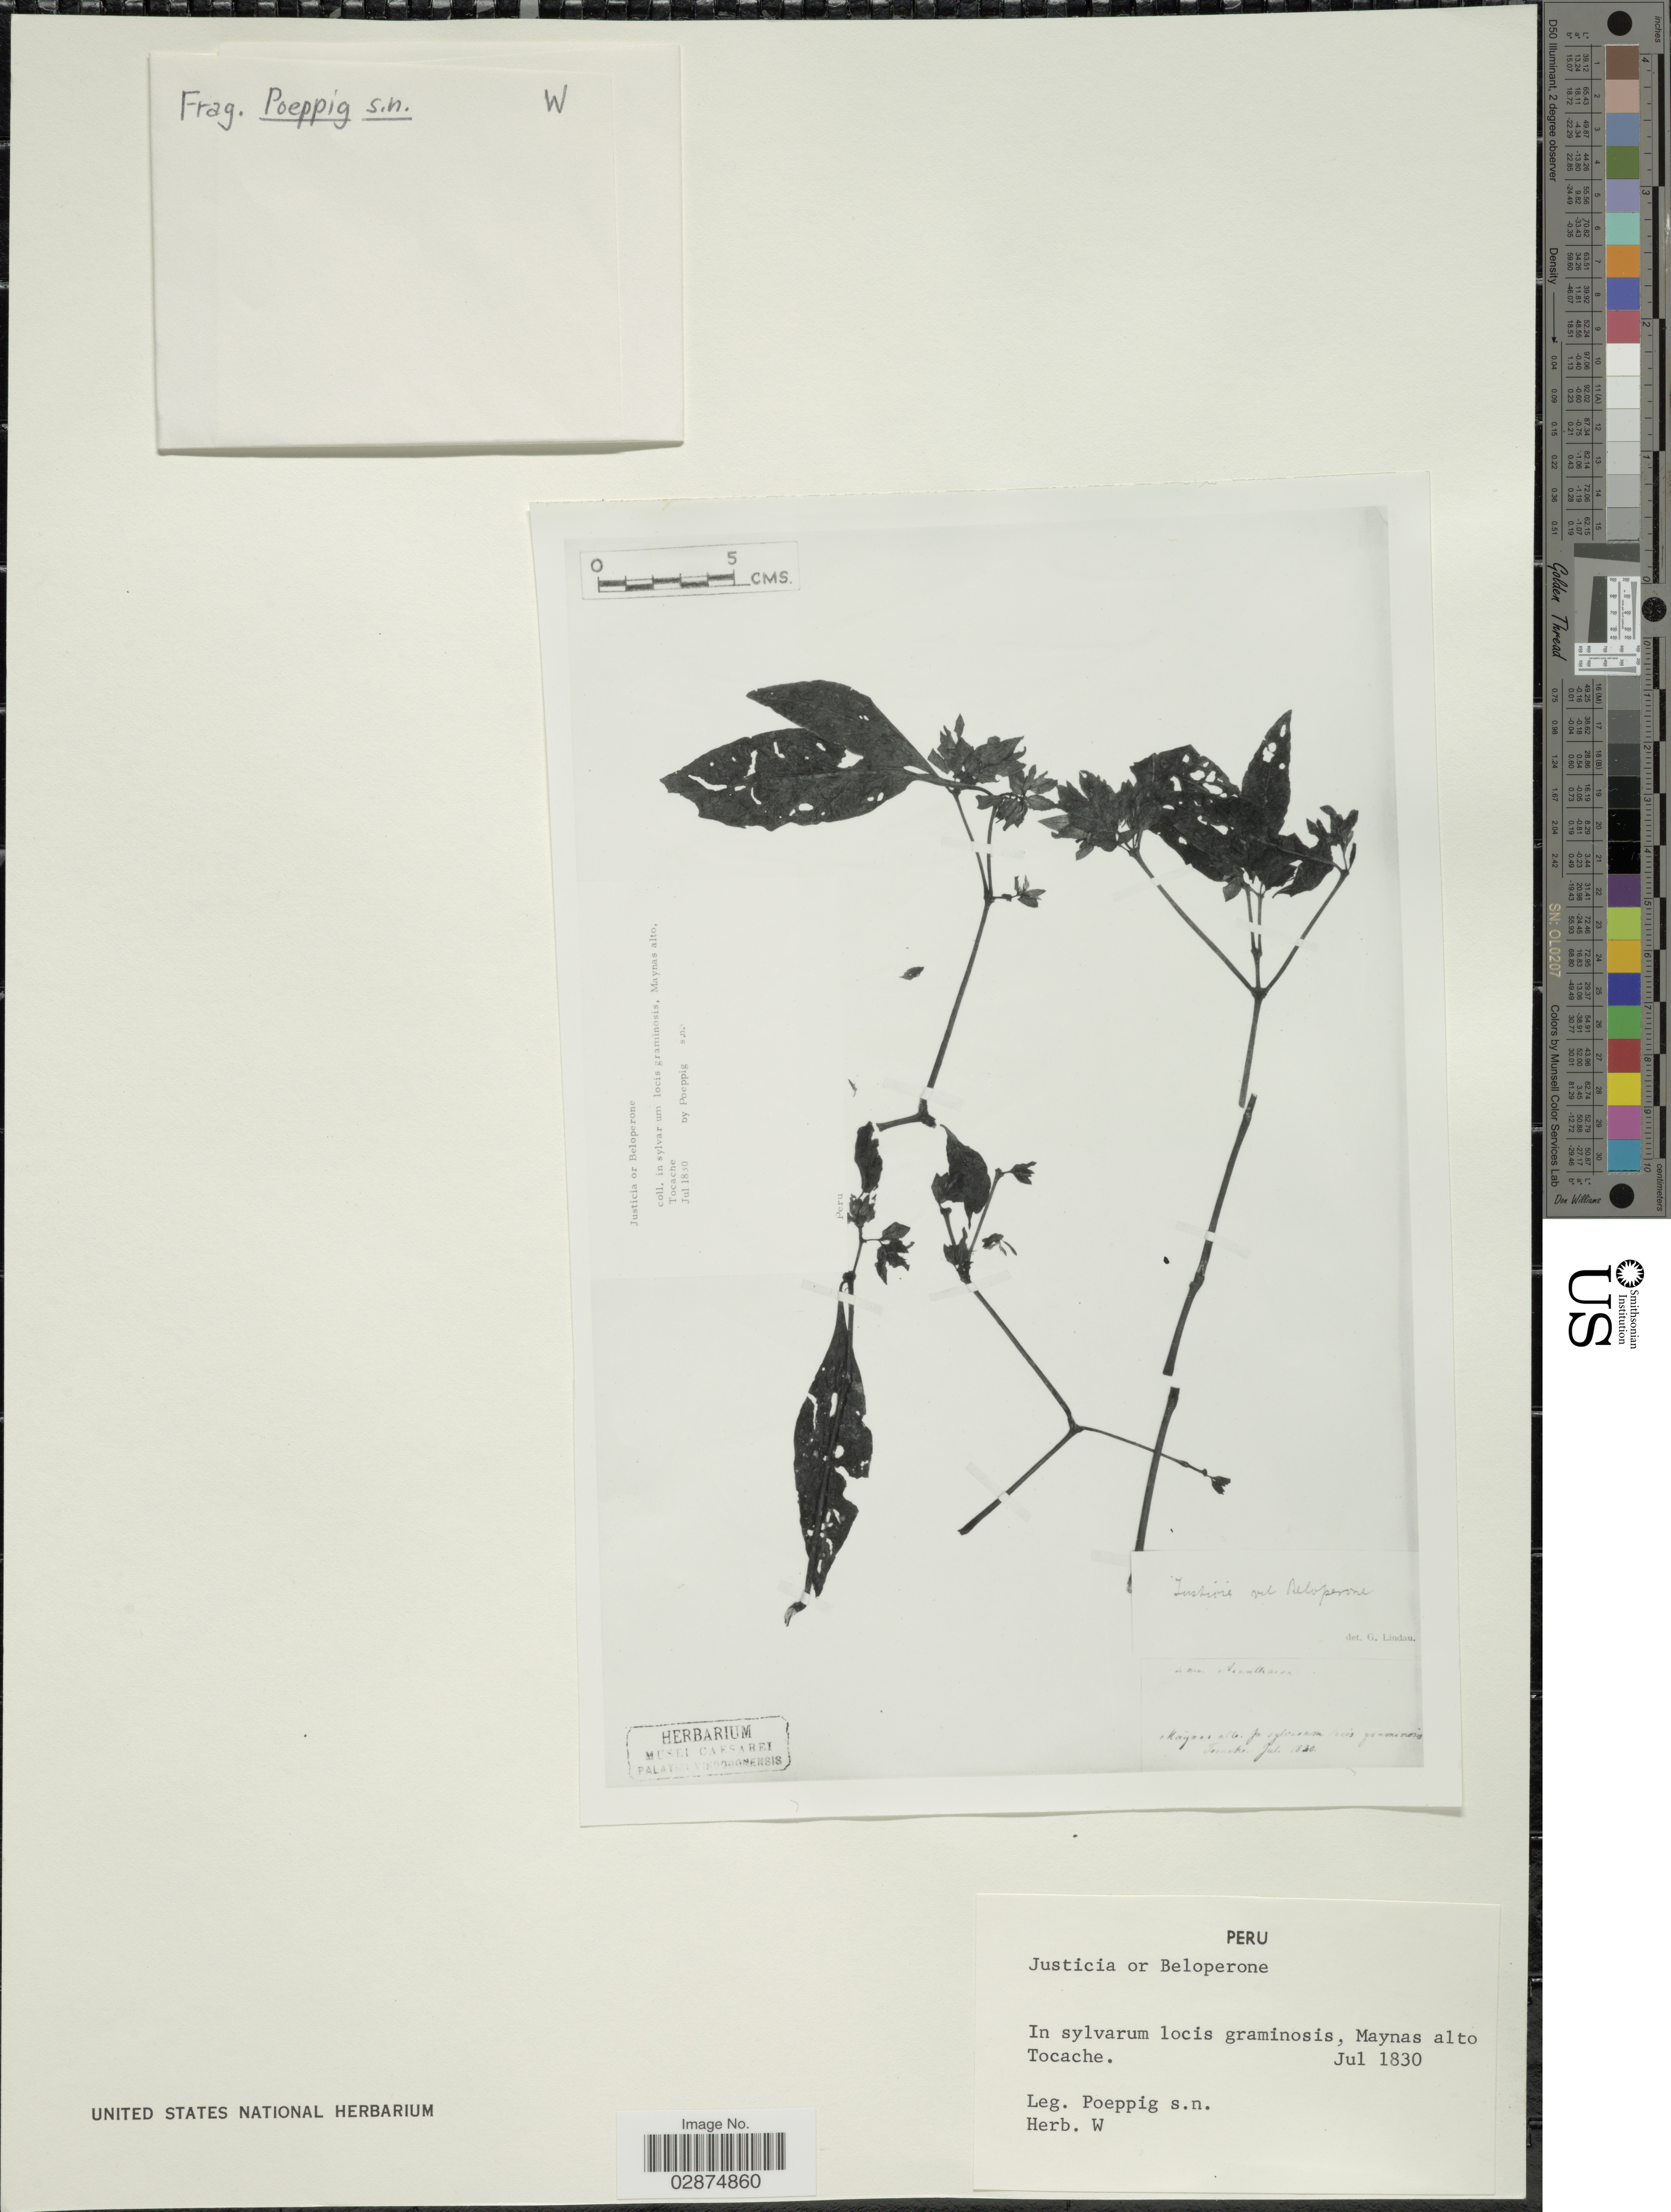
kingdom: Plantae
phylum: Tracheophyta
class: Magnoliopsida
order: Lamiales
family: Acanthaceae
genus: Herpetacanthus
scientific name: Herpetacanthus sp.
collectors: Poeppig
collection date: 1830-07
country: Peru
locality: Maynas alto Tocache.